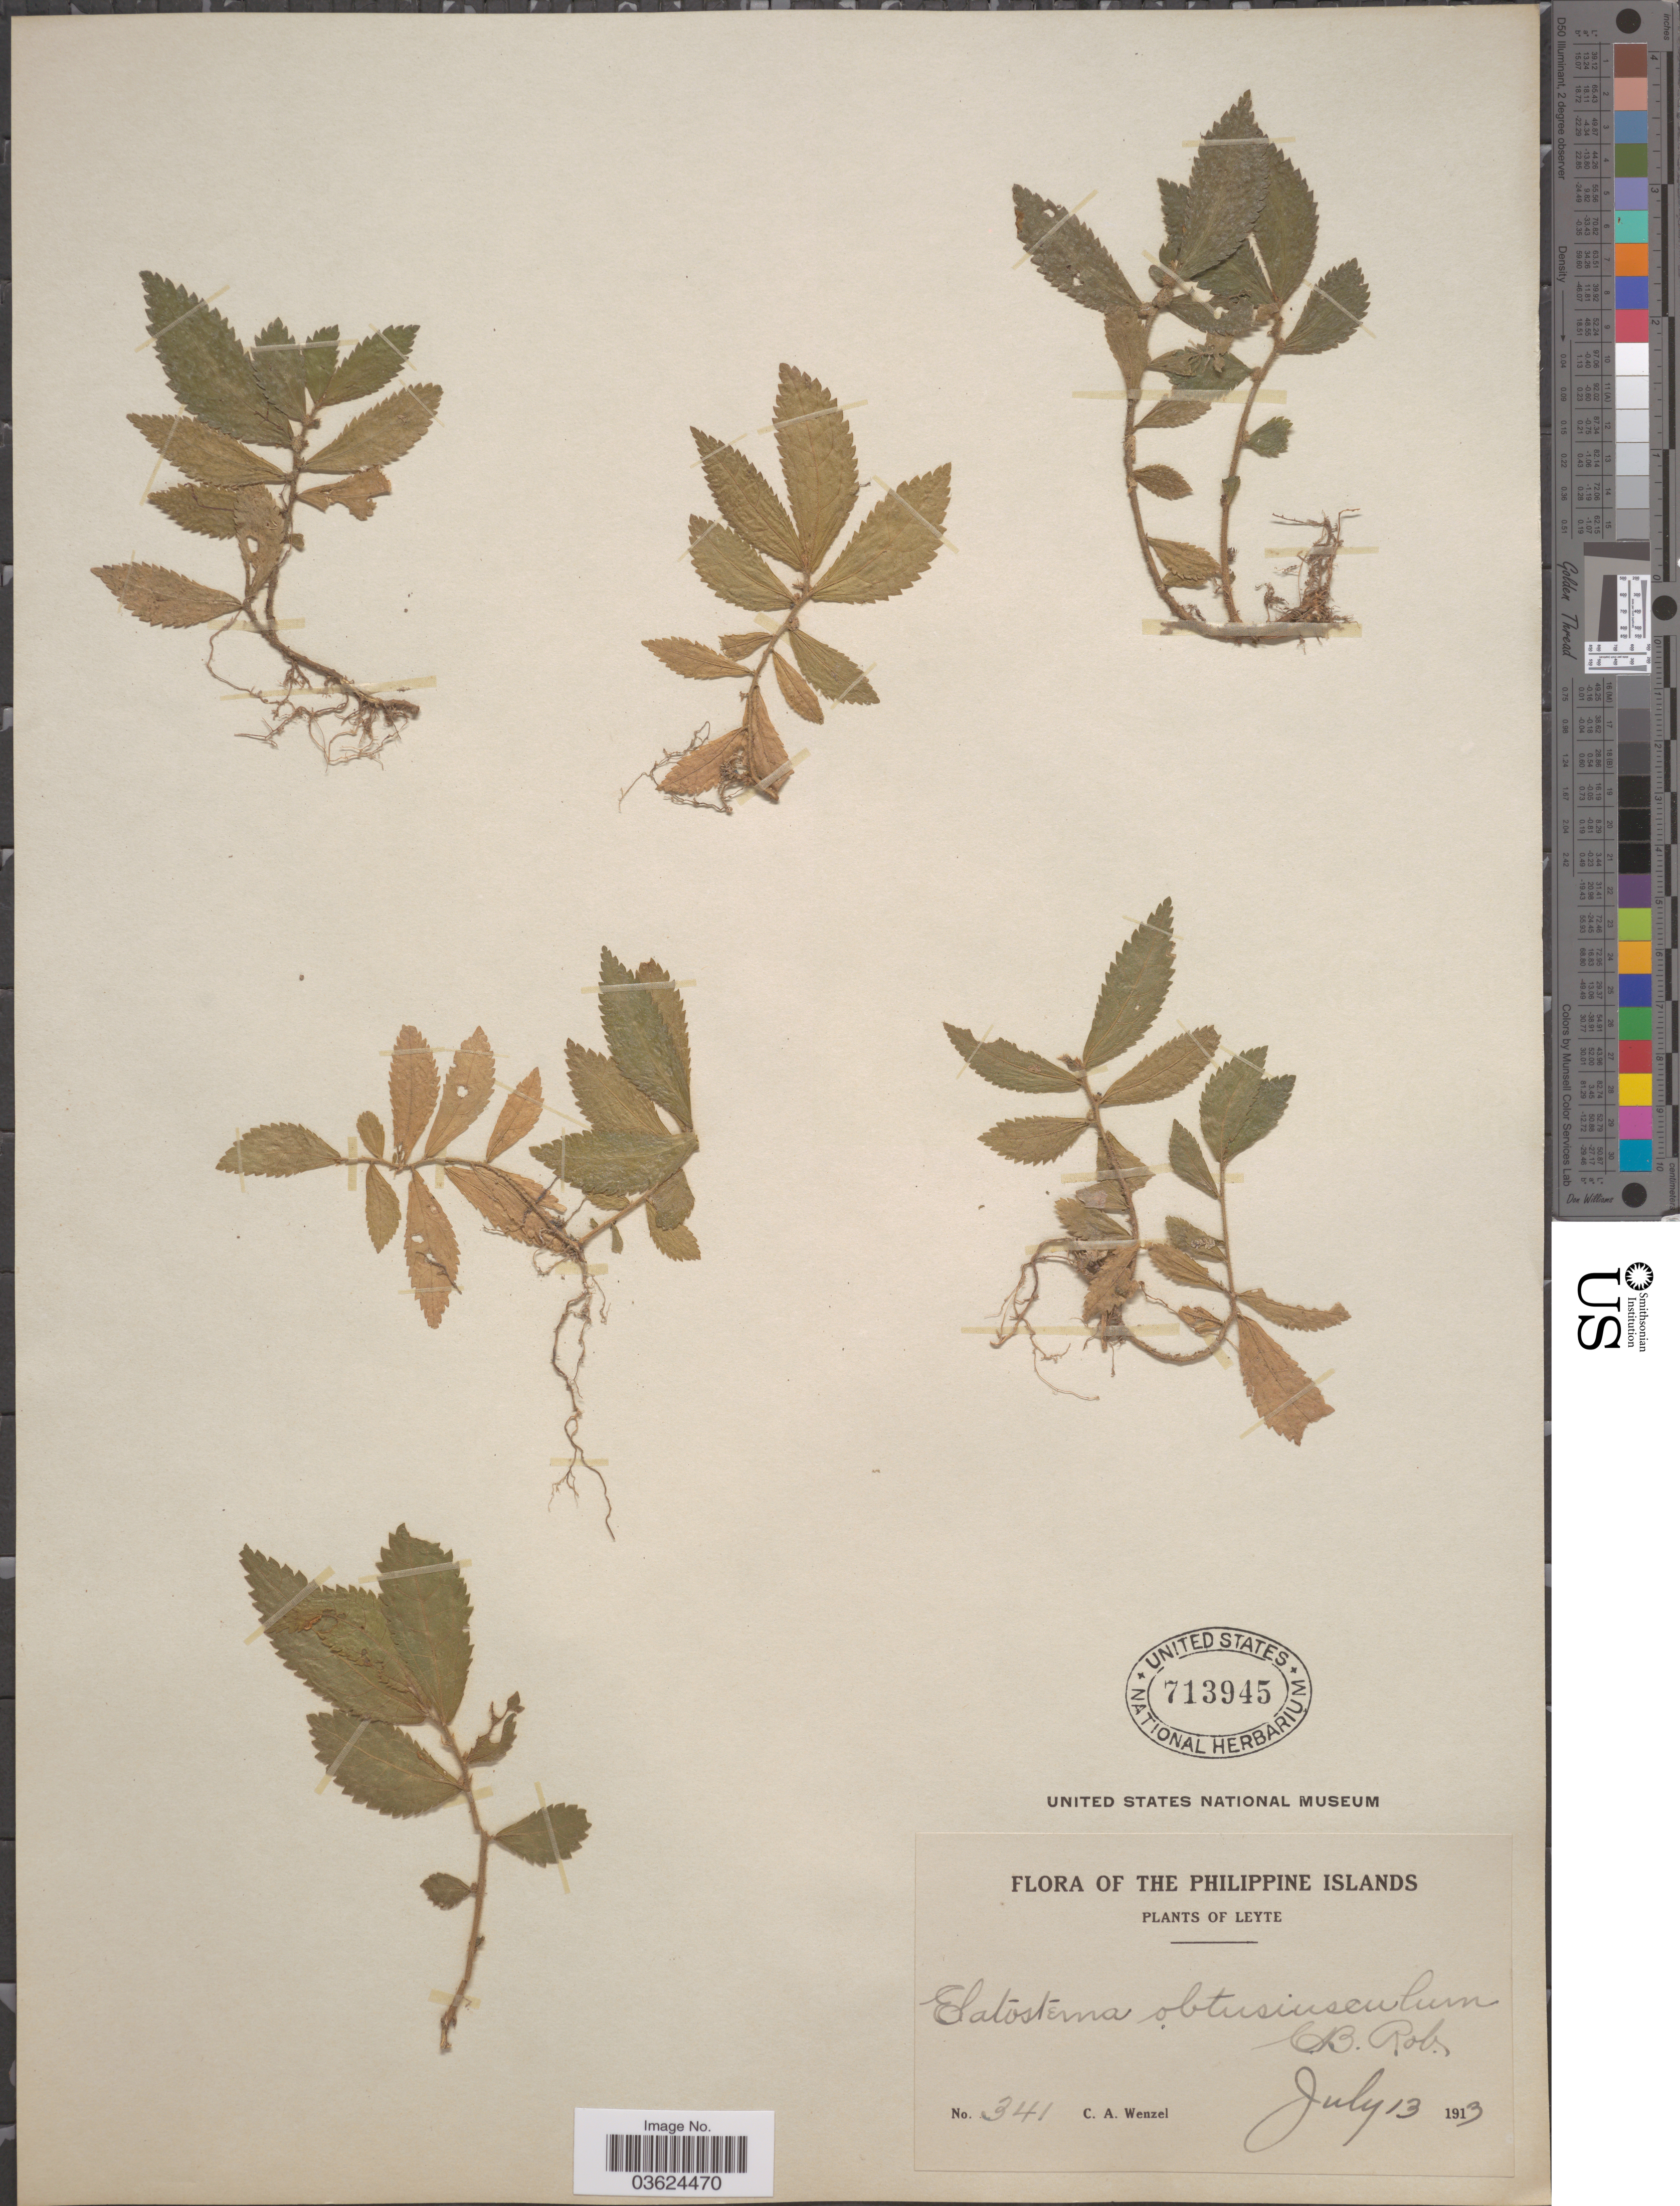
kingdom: Plantae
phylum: Tracheophyta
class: Magnoliopsida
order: Rosales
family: Urticaceae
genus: Elatostema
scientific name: Elatostema obtusiusculum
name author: C.B. Rob.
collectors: C. Wenzel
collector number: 341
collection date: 1913-07-13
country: Philippines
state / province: Eastern Visayas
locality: The Philippine Islands, Leyte.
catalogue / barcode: US 713945